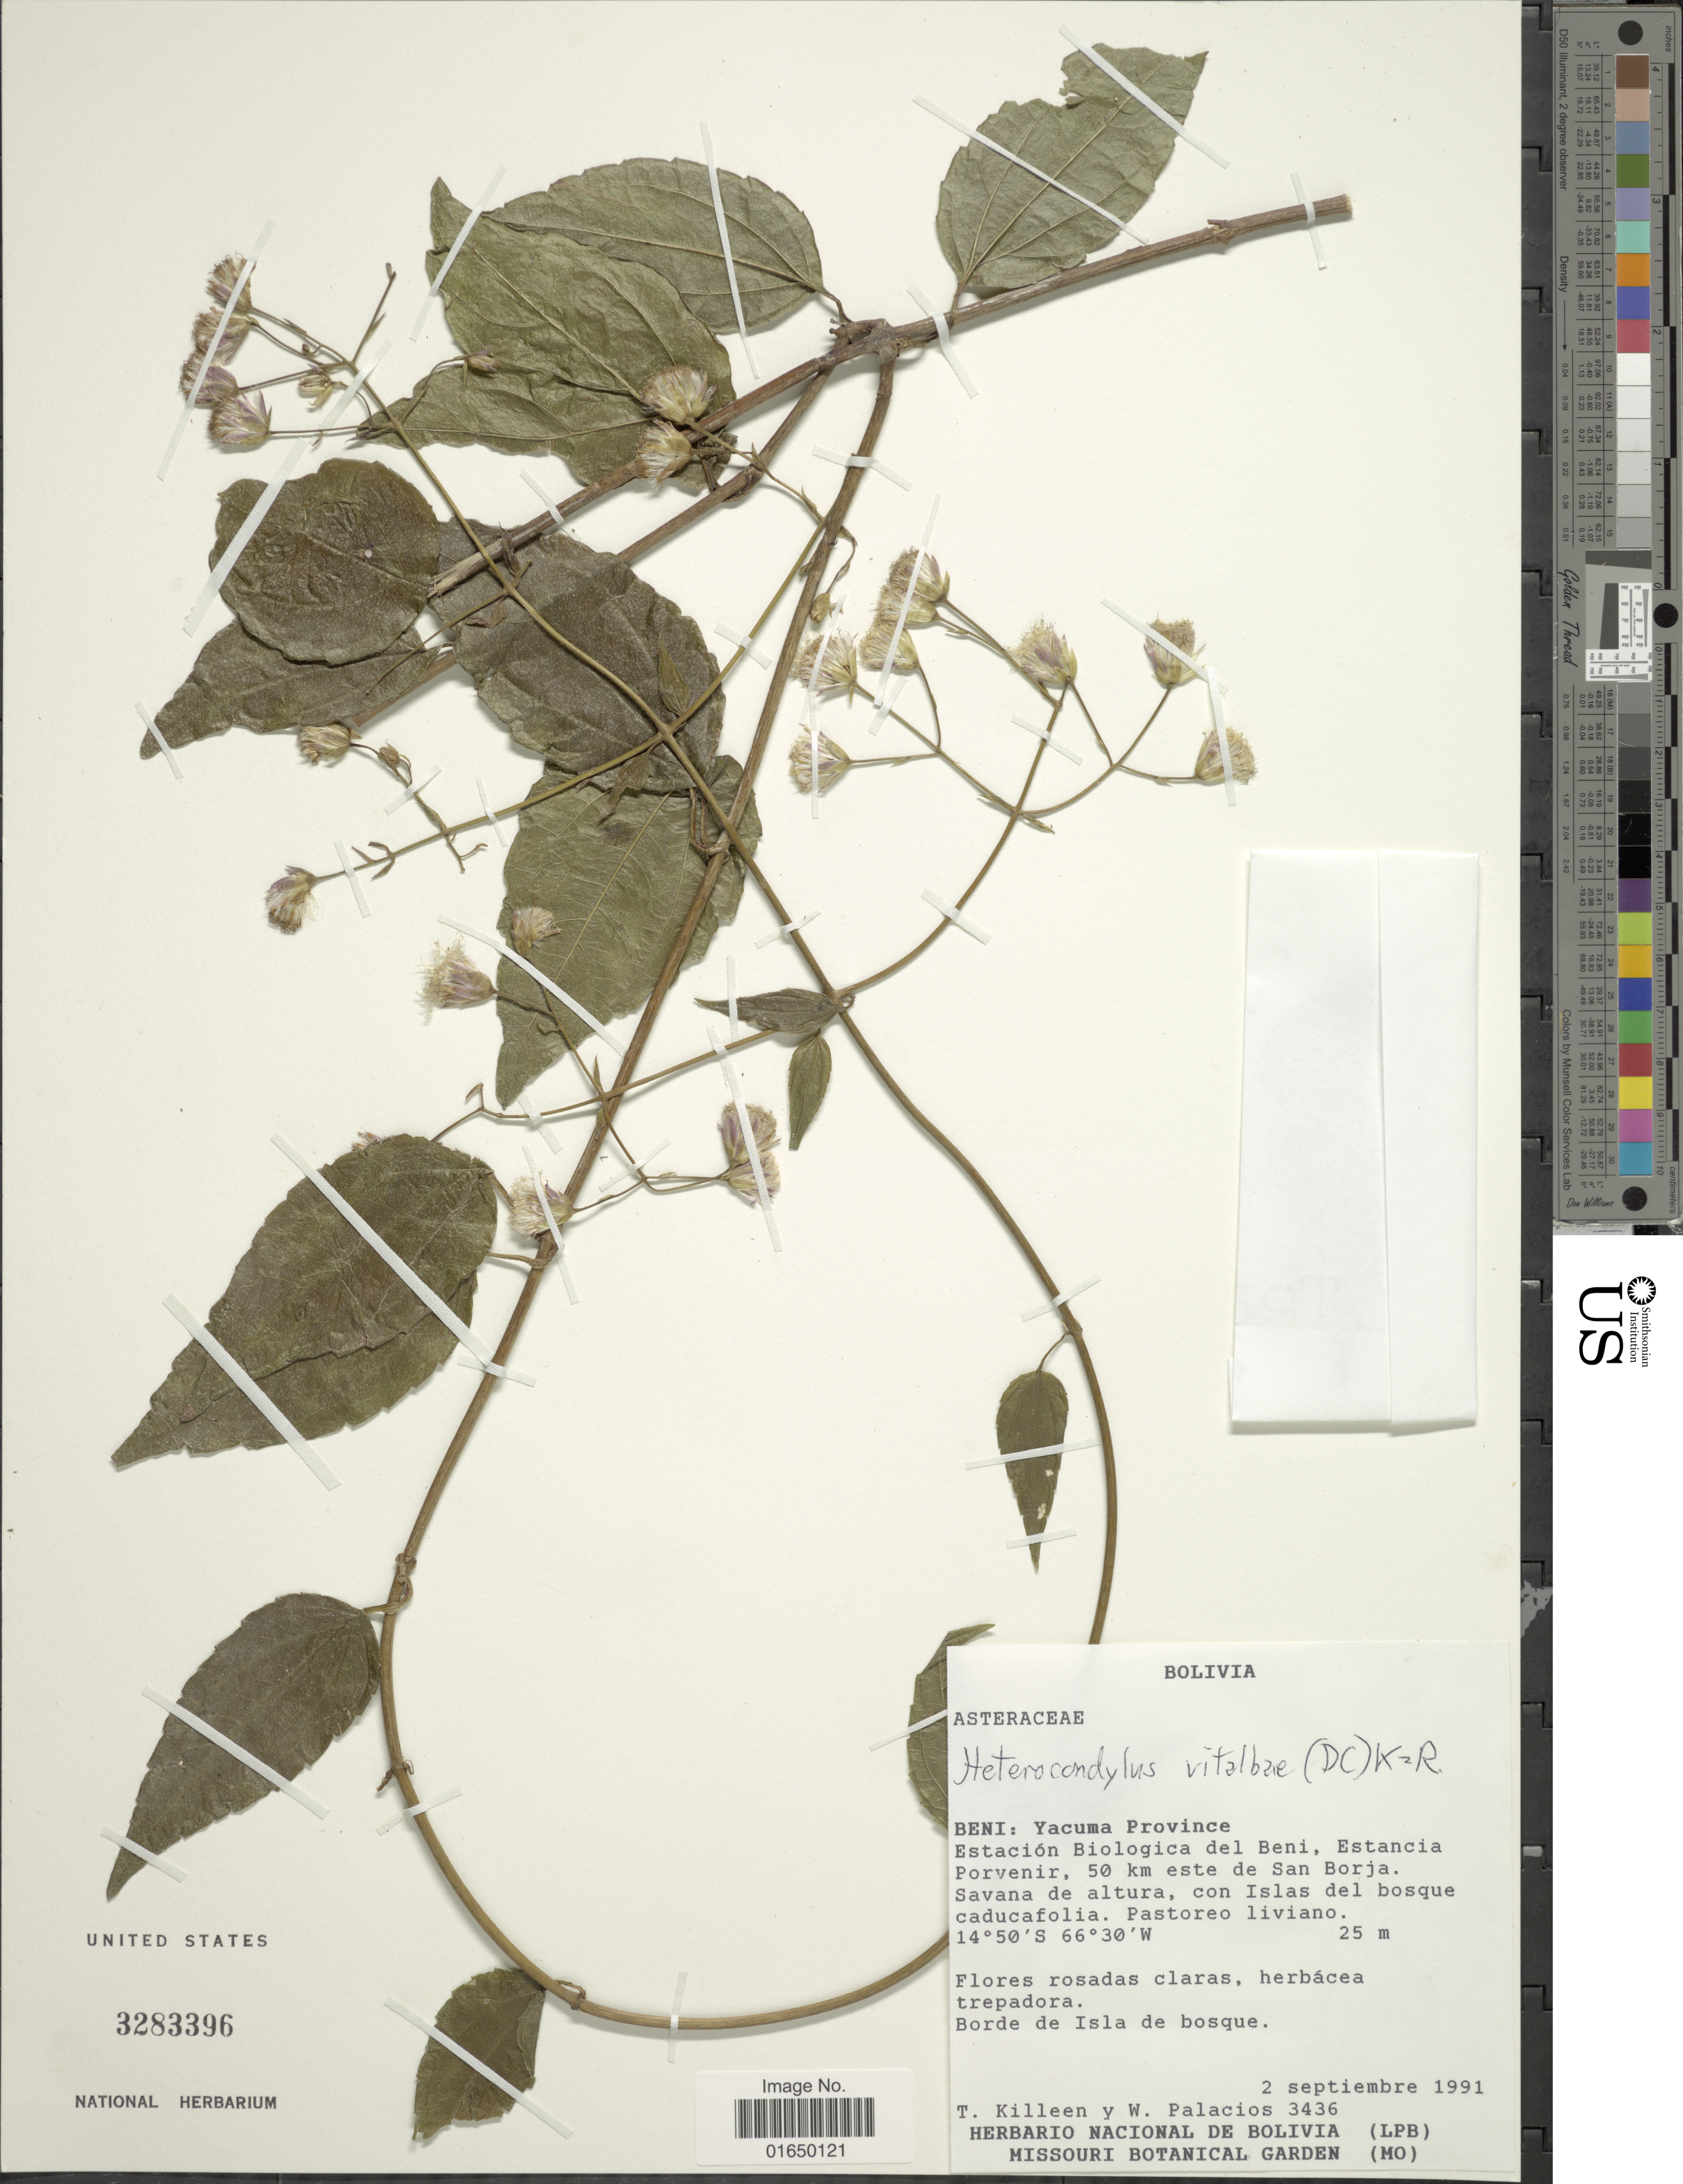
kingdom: Plantae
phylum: Tracheophyta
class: Magnoliopsida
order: Asterales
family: Asteraceae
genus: Heterocondylus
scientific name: Heterocondylus vitalbae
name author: (DC.) R.M. King & H. Rob.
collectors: T. Killeen & W. Palacios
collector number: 3436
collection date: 1991-09-02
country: Bolivia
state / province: Beni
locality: Yacuma Province, Estación Biologica del Beni, Estancia Porvenir, 50 km este de San Borja. Savana de altura, con Islas del bosque caducafolia. pastoreo liviano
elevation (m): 25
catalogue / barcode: US 3283396